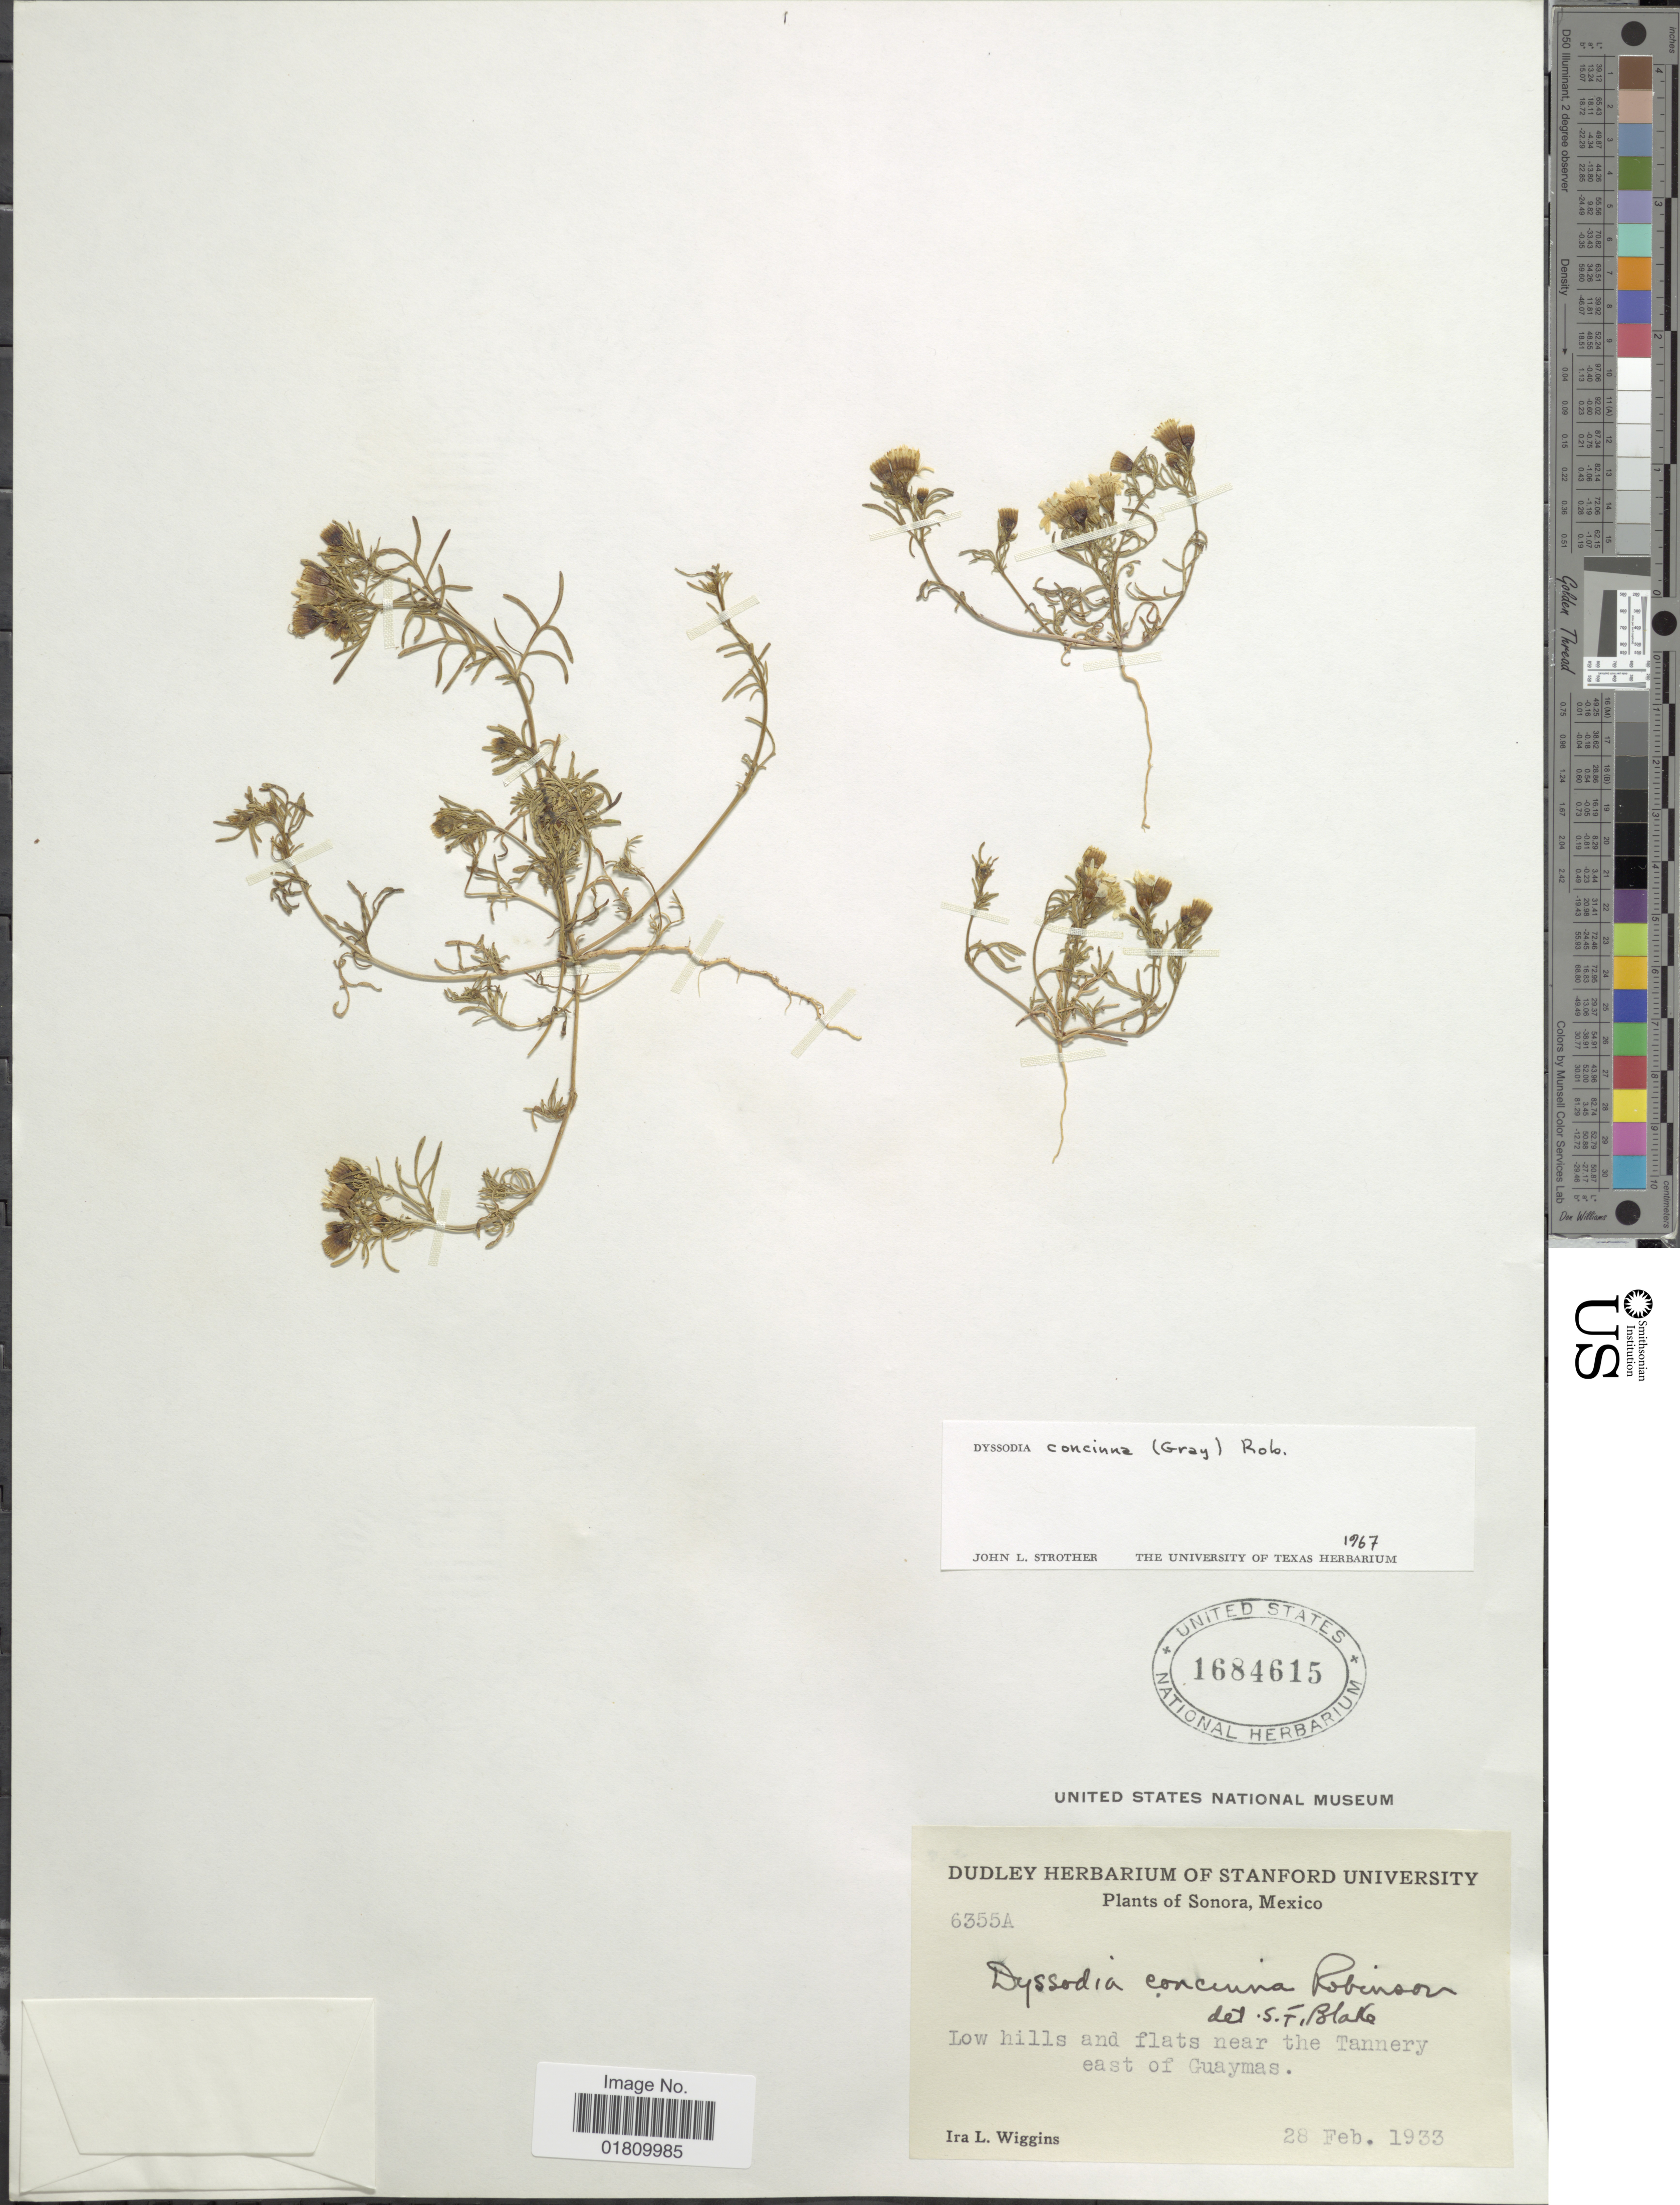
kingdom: Plantae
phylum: Tracheophyta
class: Magnoliopsida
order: Asterales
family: Asteraceae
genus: Thymophylla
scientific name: Thymophylla concinna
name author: (A. Gray) Strother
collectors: I. L. Wiggins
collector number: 6355A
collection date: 1933-02-28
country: Mexico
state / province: Sonora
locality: Low hills and flats near the Tannery east of Guaymas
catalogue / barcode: US 1684615